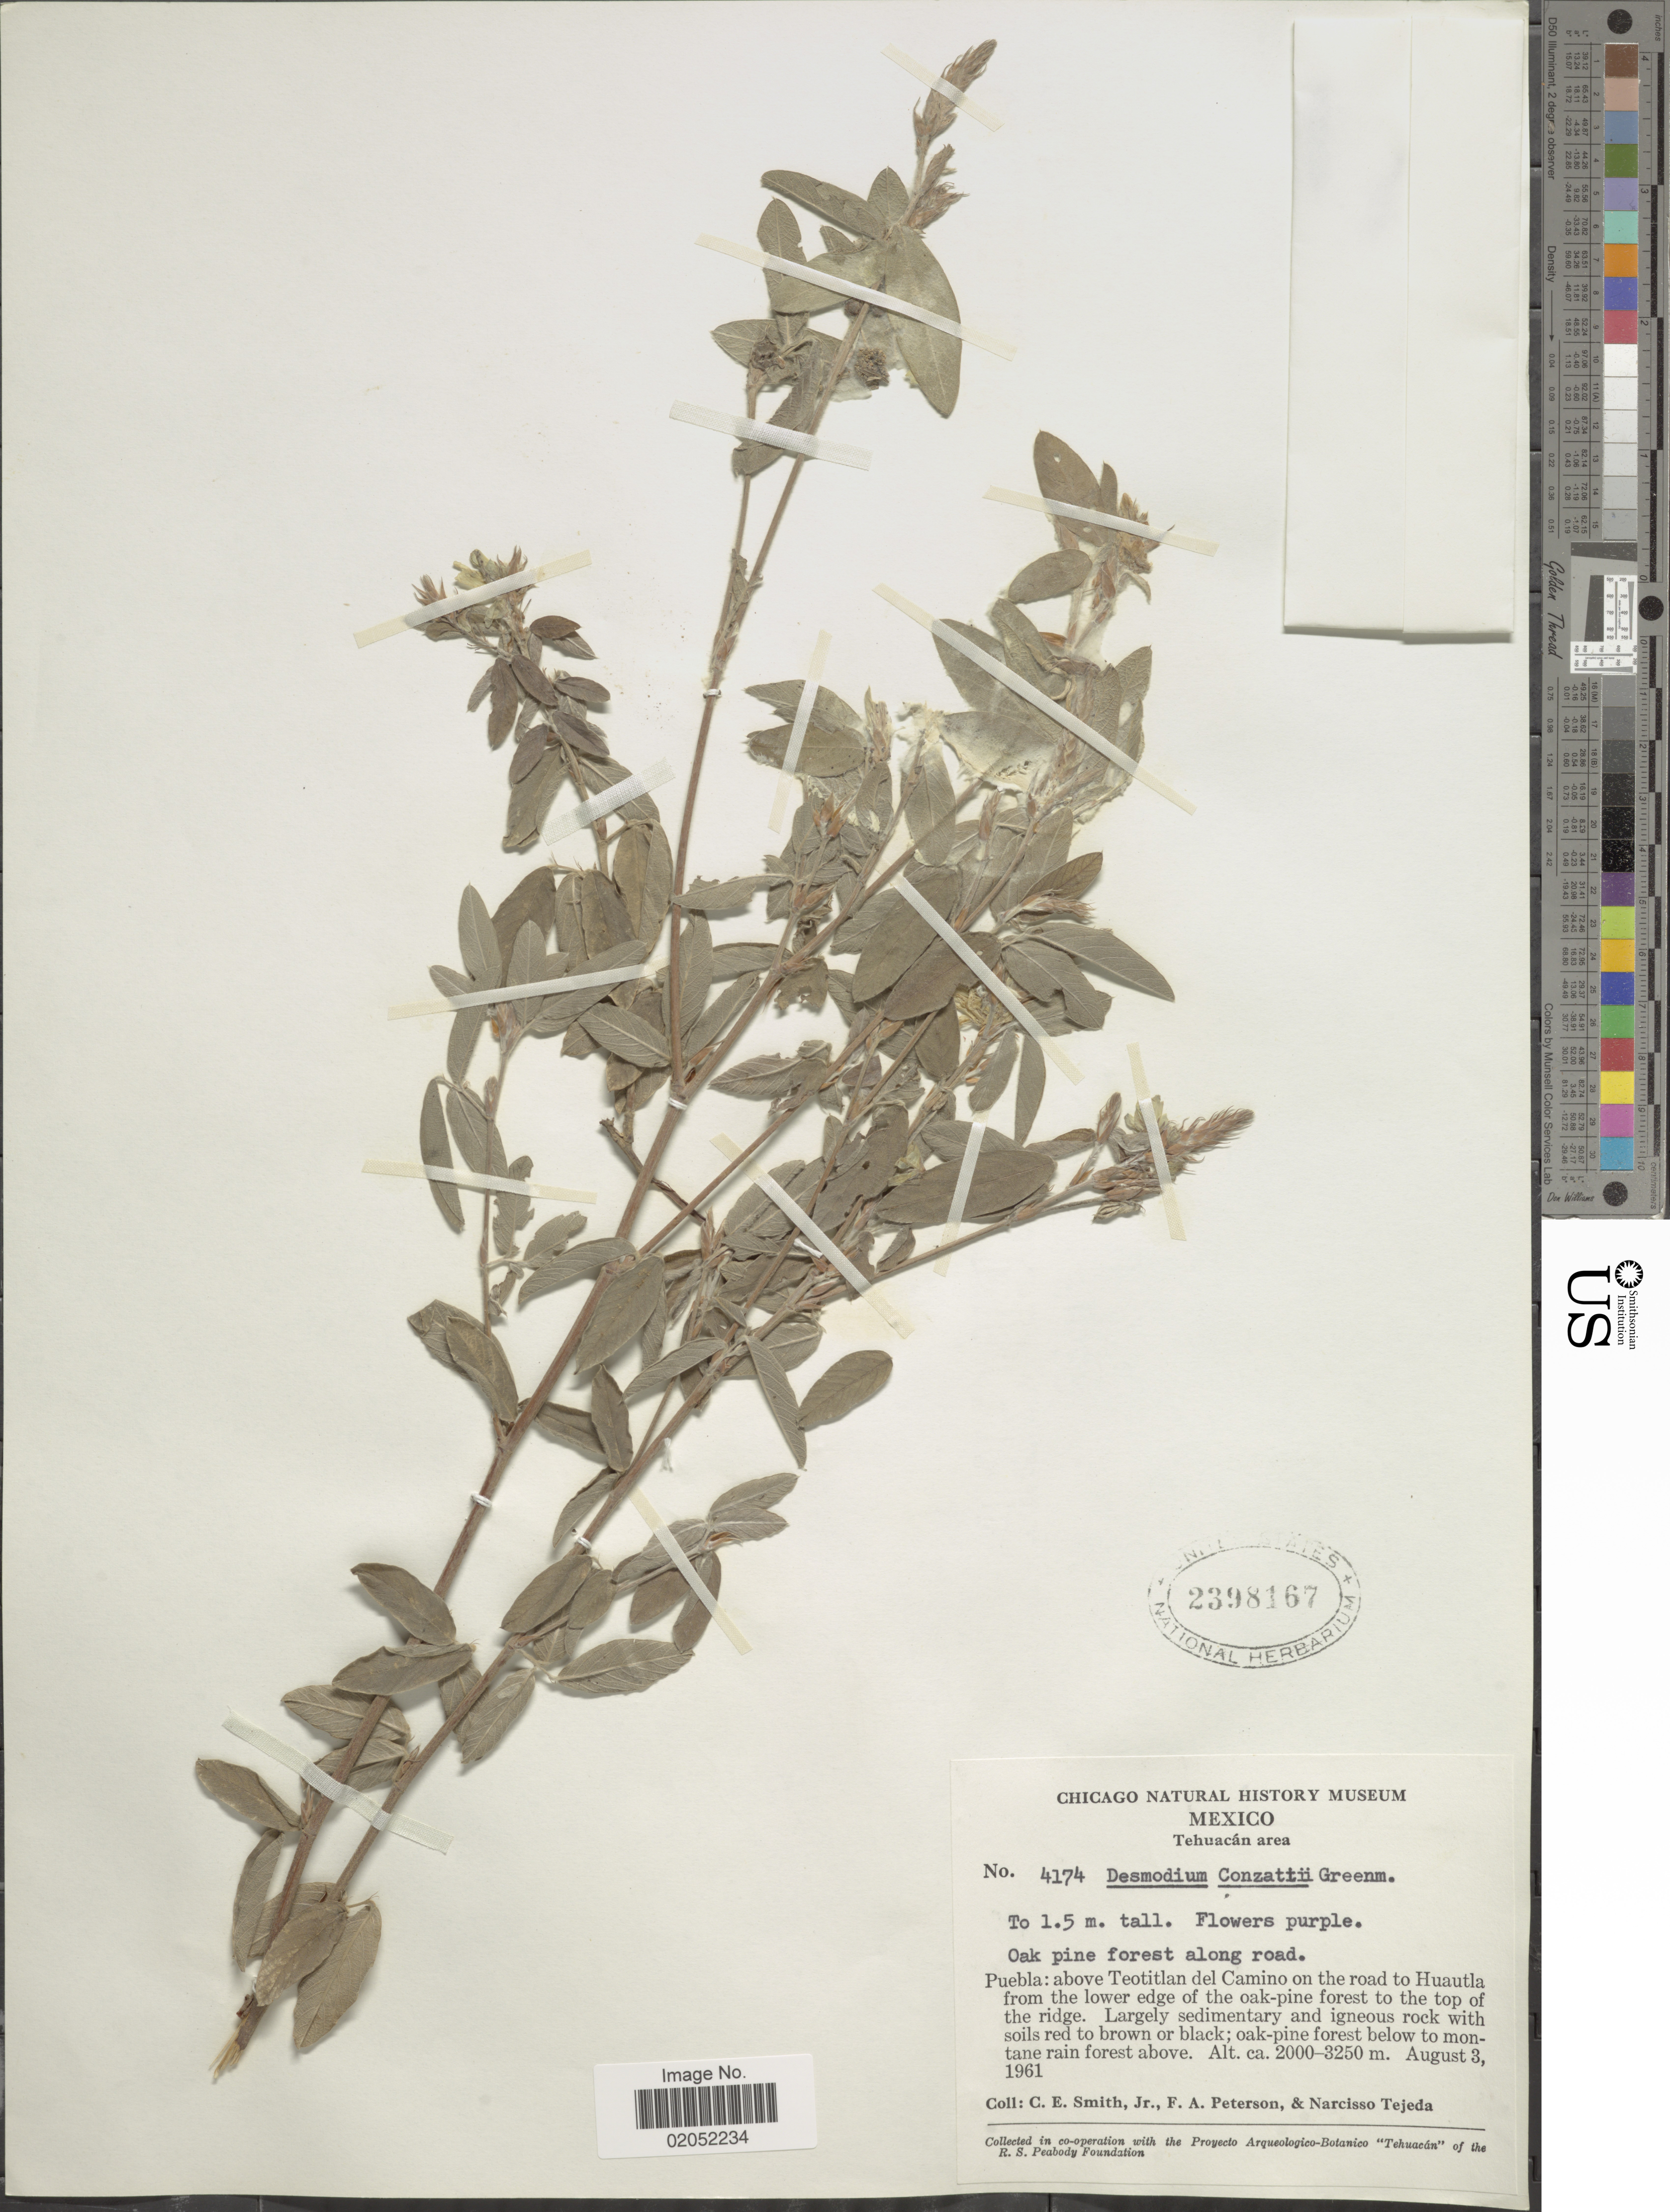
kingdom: Plantae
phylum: Tracheophyta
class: Magnoliopsida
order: Fabales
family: Fabaceae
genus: Desmodium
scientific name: Desmodium conzattii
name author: Greenm.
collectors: C. E. Smith Jr., F. A. Peterson & N. Tejeda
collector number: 4174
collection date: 1961-08-03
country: Mexico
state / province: Puebla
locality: Puebla: above Teotitlan del Camino on the road to Huautla from the lower edge of the oak-pine forest to the top of the ridge,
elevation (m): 2000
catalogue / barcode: US 23981967